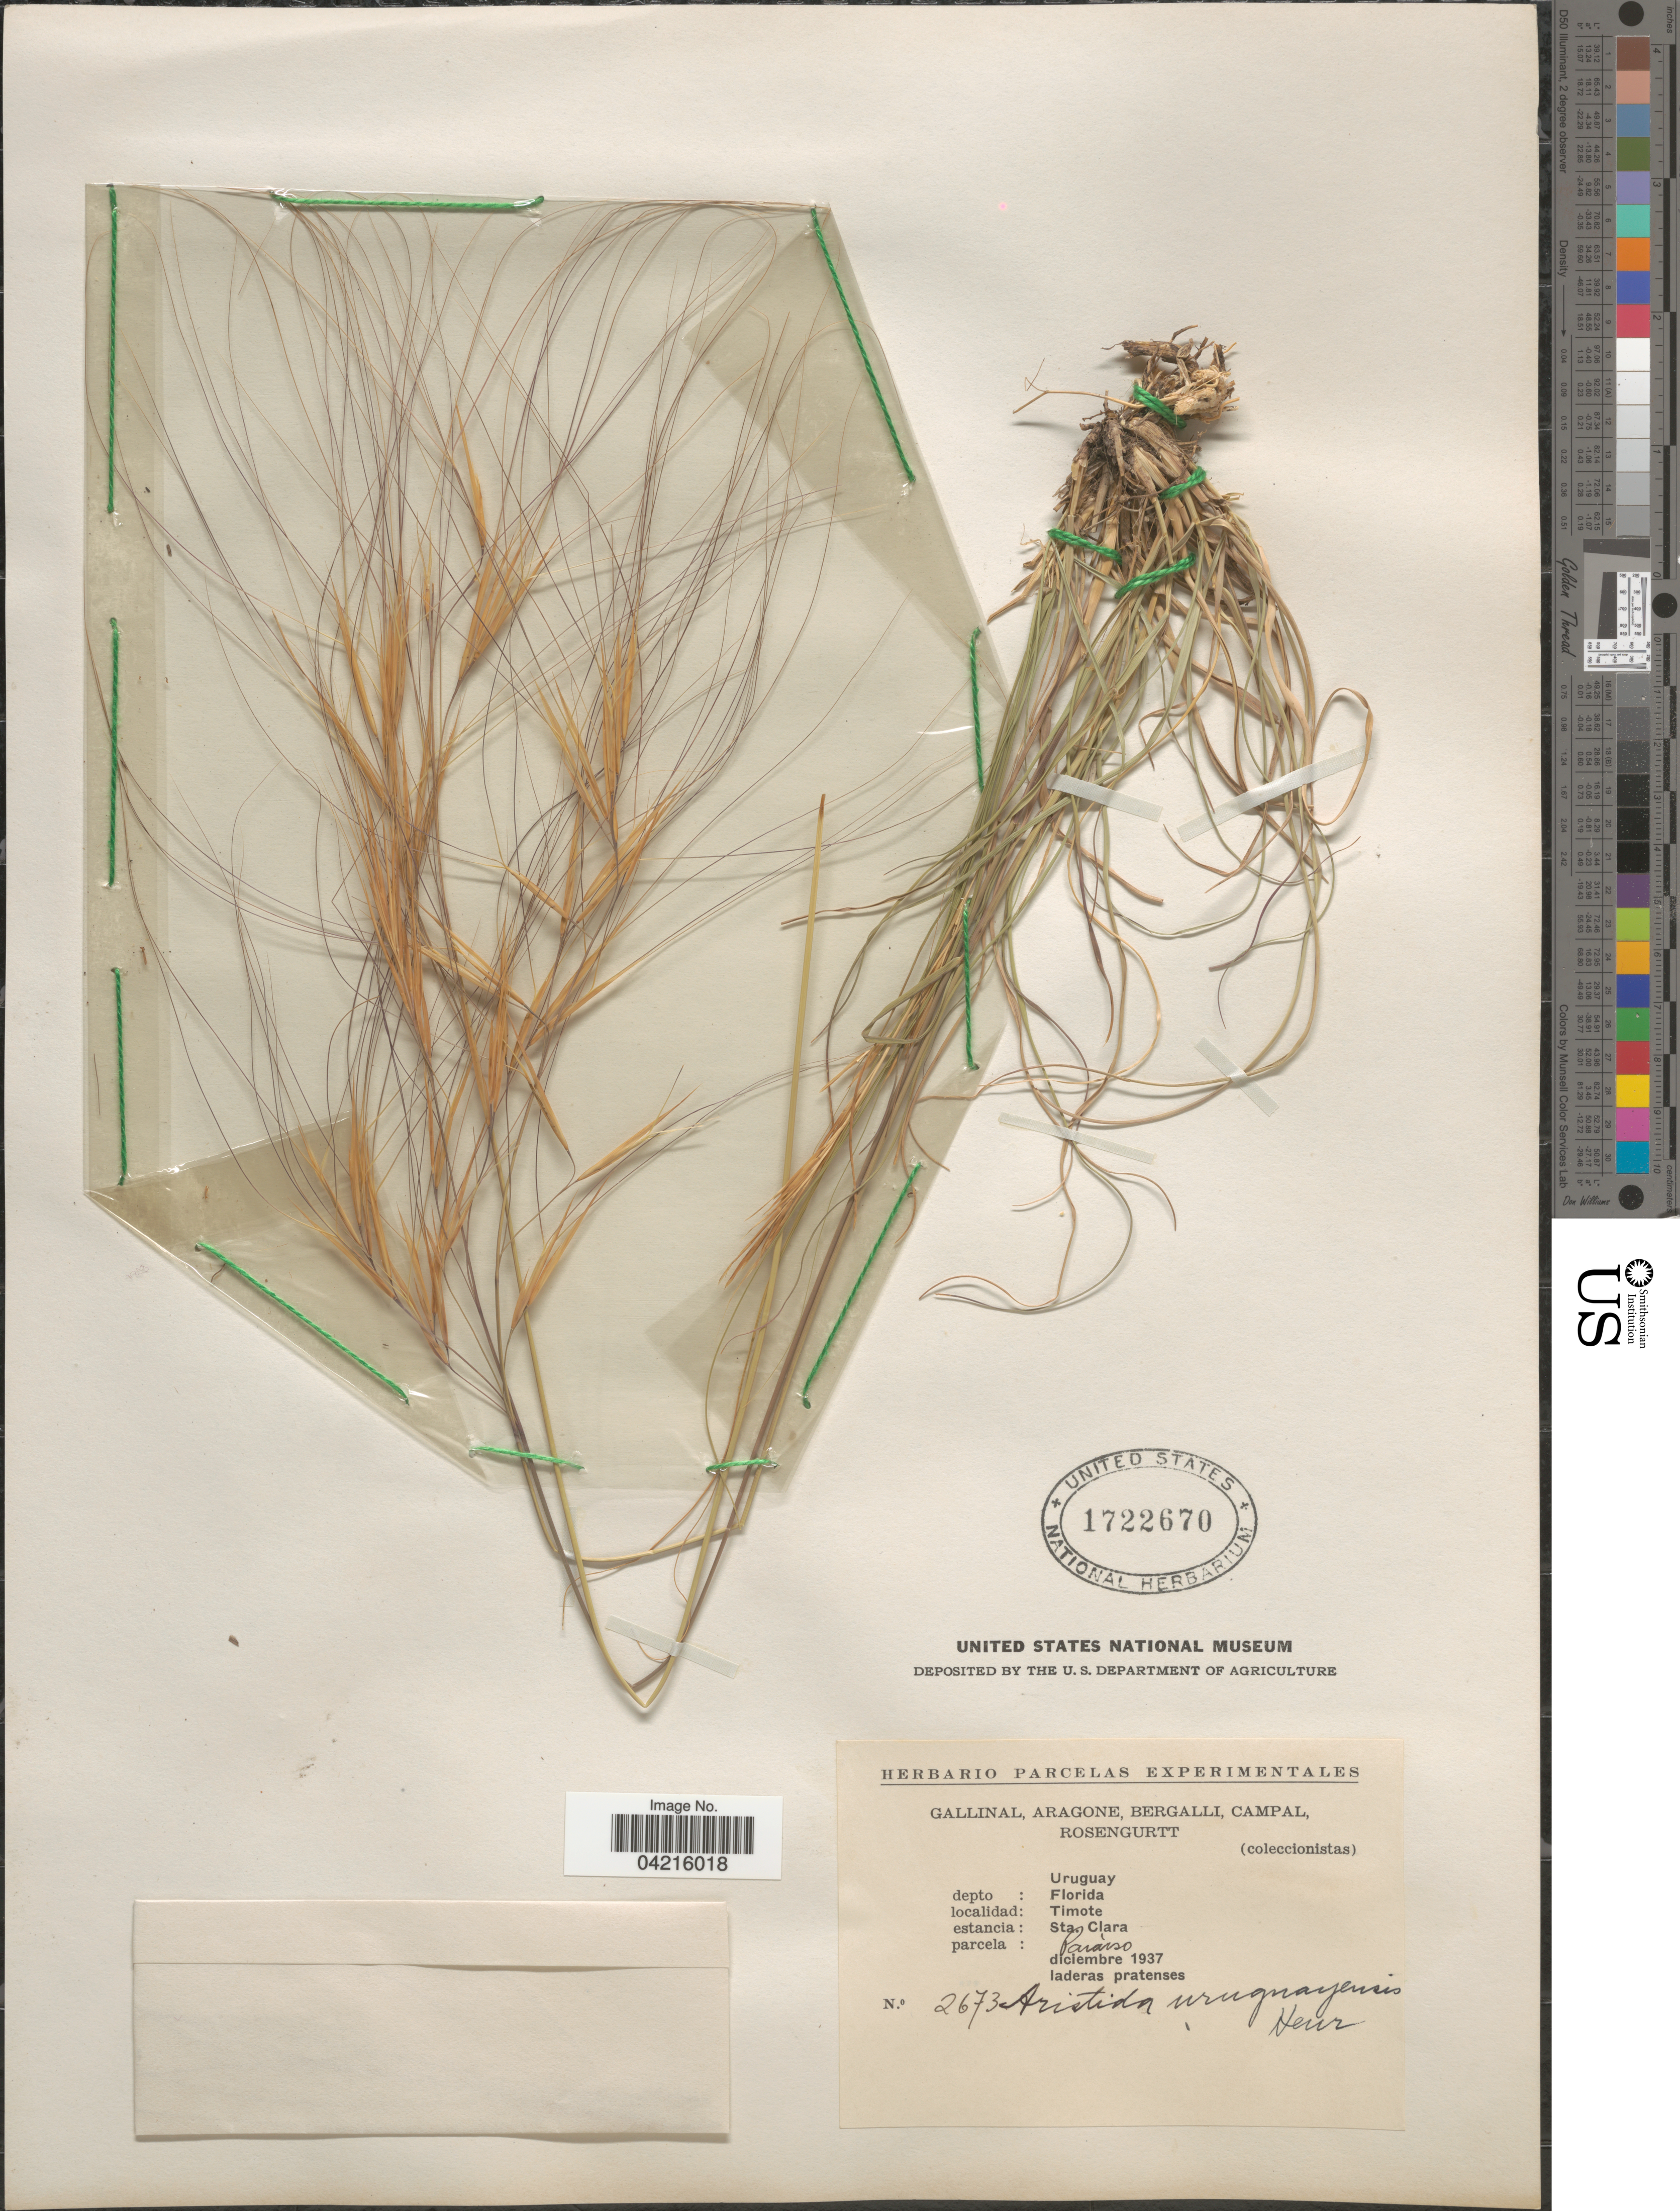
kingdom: Plantae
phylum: Tracheophyta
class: Liliopsida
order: Poales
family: Poaceae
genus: Aristida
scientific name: Aristida uruguayensis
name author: Henr.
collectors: -. Gallinal, -- Aragone, -- Bergalli, -- Campal & Rosengurtt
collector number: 2673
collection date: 1937-12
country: Uruguay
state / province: Florida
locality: Depto: Florida. Timote. Estancia: Sta. Clara. Parcela: Paraìso.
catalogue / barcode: US 1722670